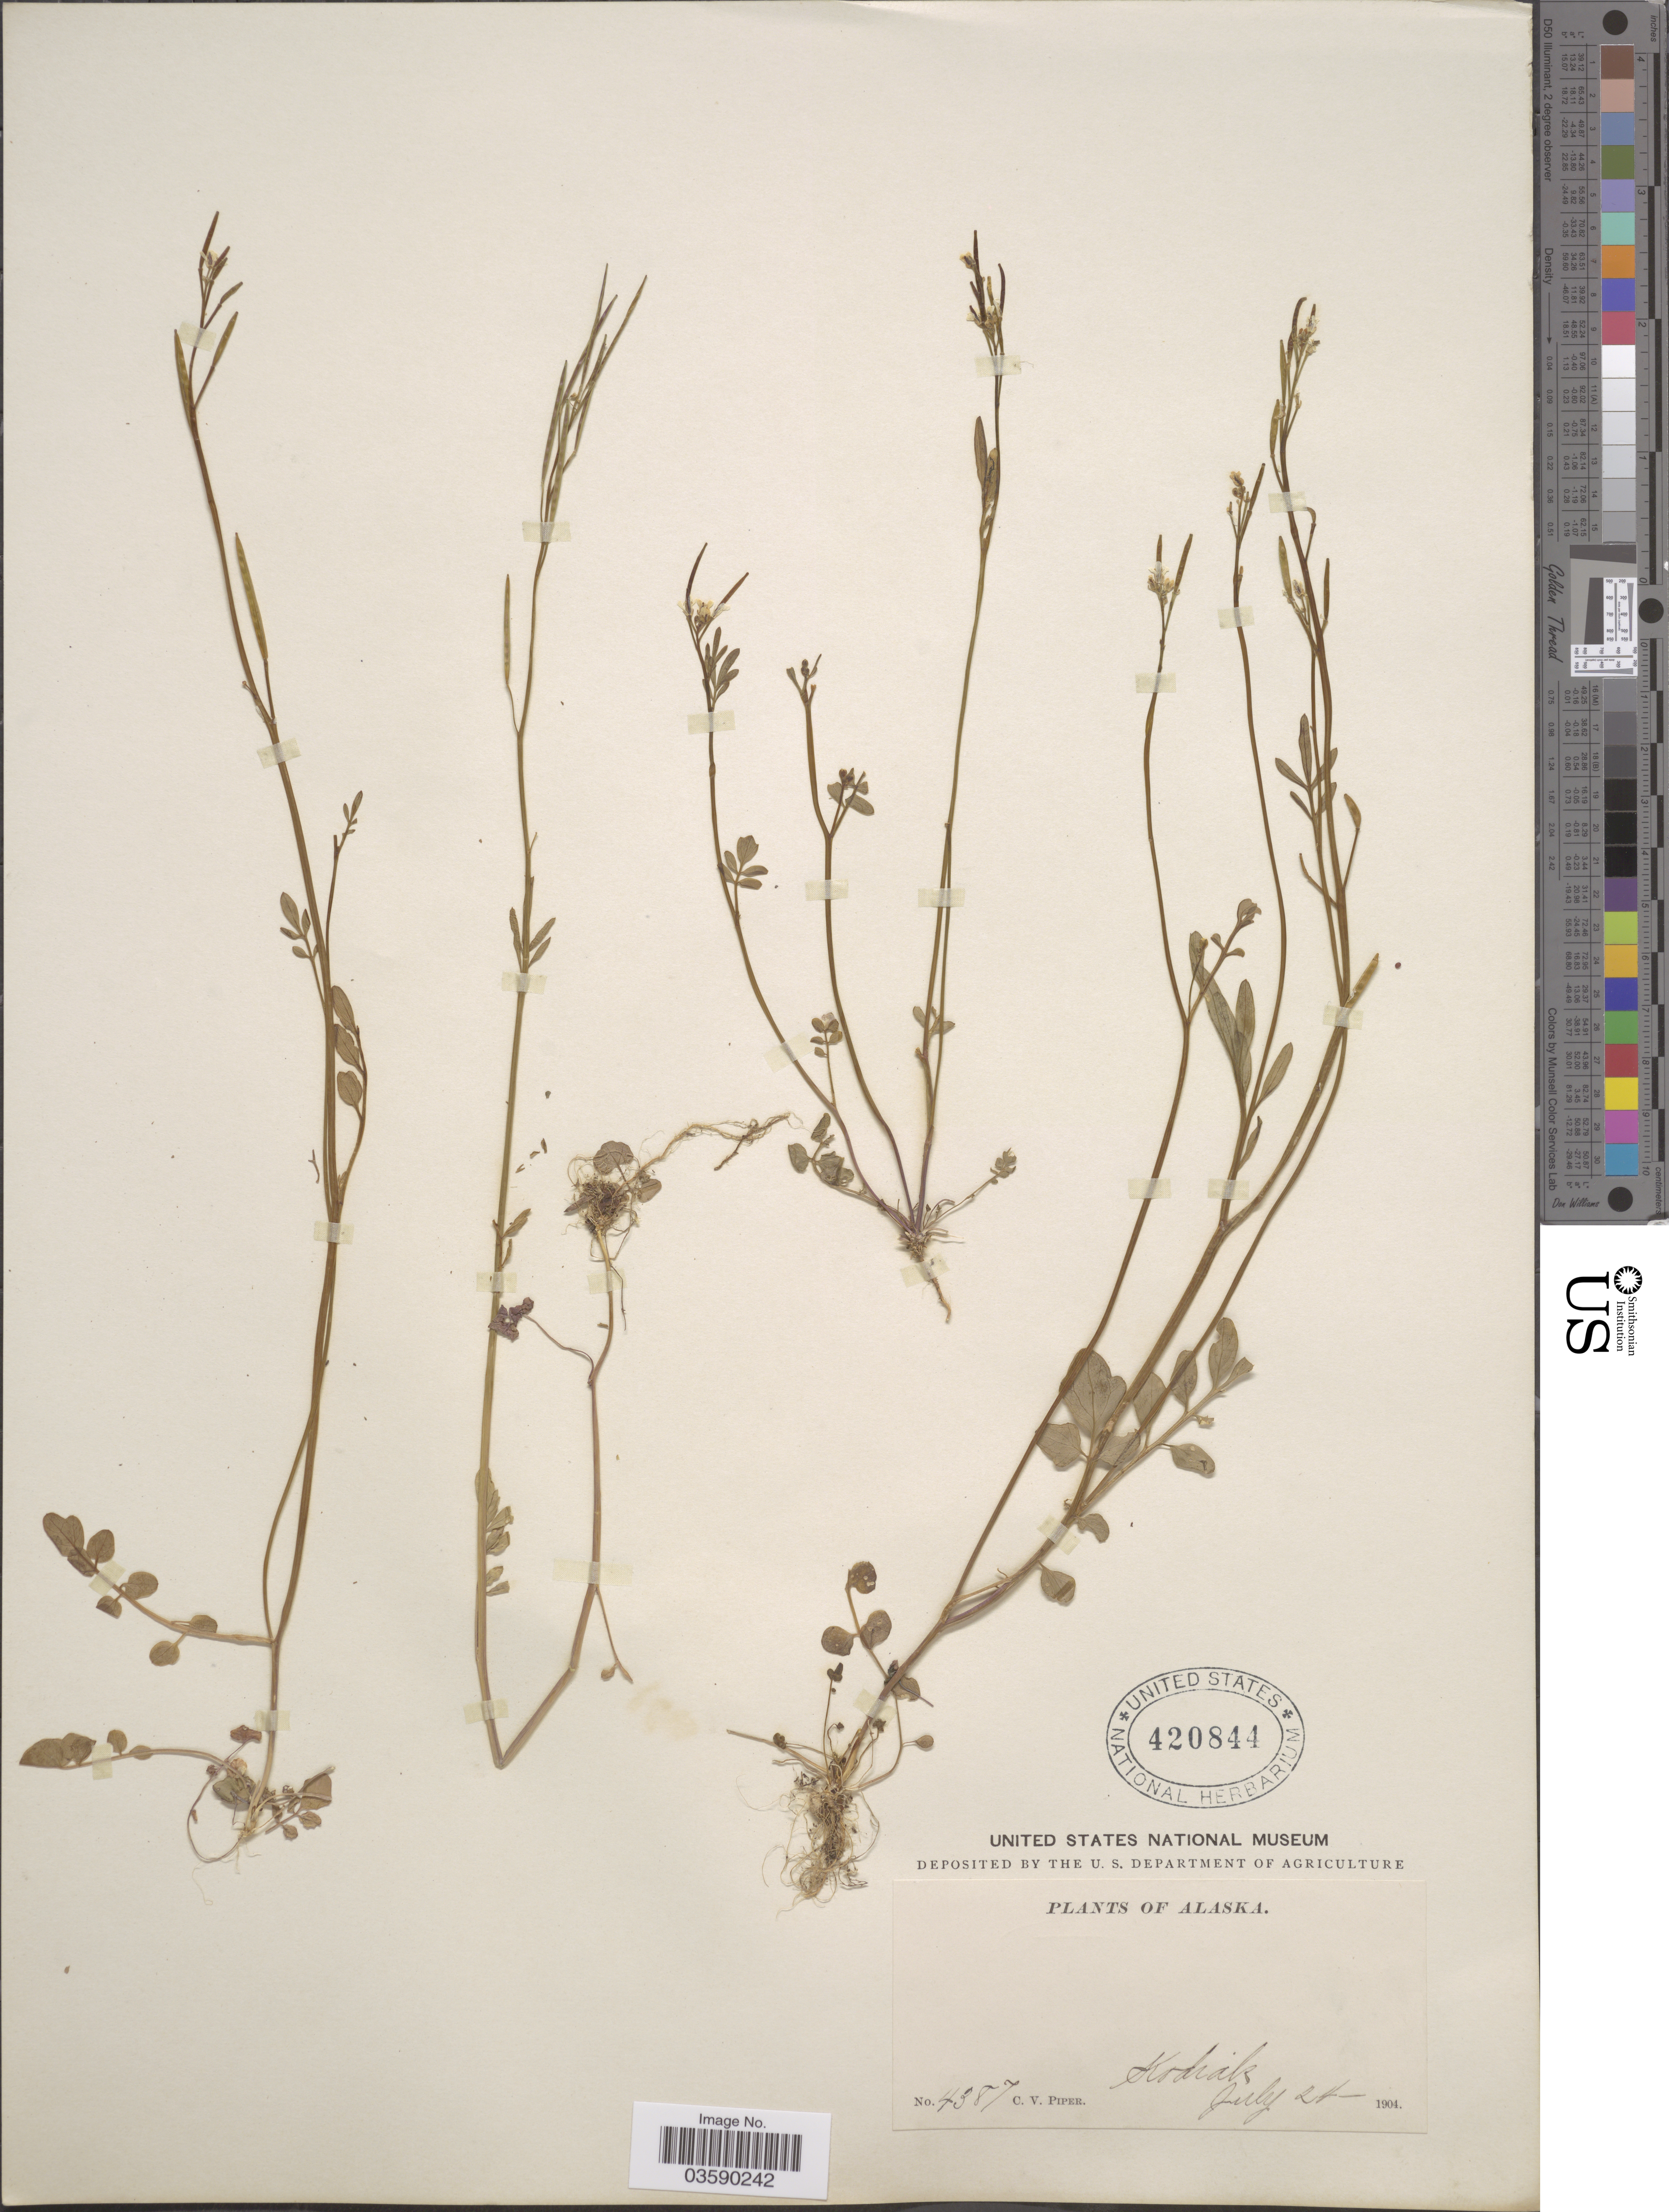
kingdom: Plantae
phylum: Tracheophyta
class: Magnoliopsida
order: Brassicales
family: Brassicaceae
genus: Cardamine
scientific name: Cardamine umbellata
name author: Greene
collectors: C. V. Piper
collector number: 4387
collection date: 1904-07-24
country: United States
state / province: Alaska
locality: Kodiak.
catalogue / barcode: US 420844